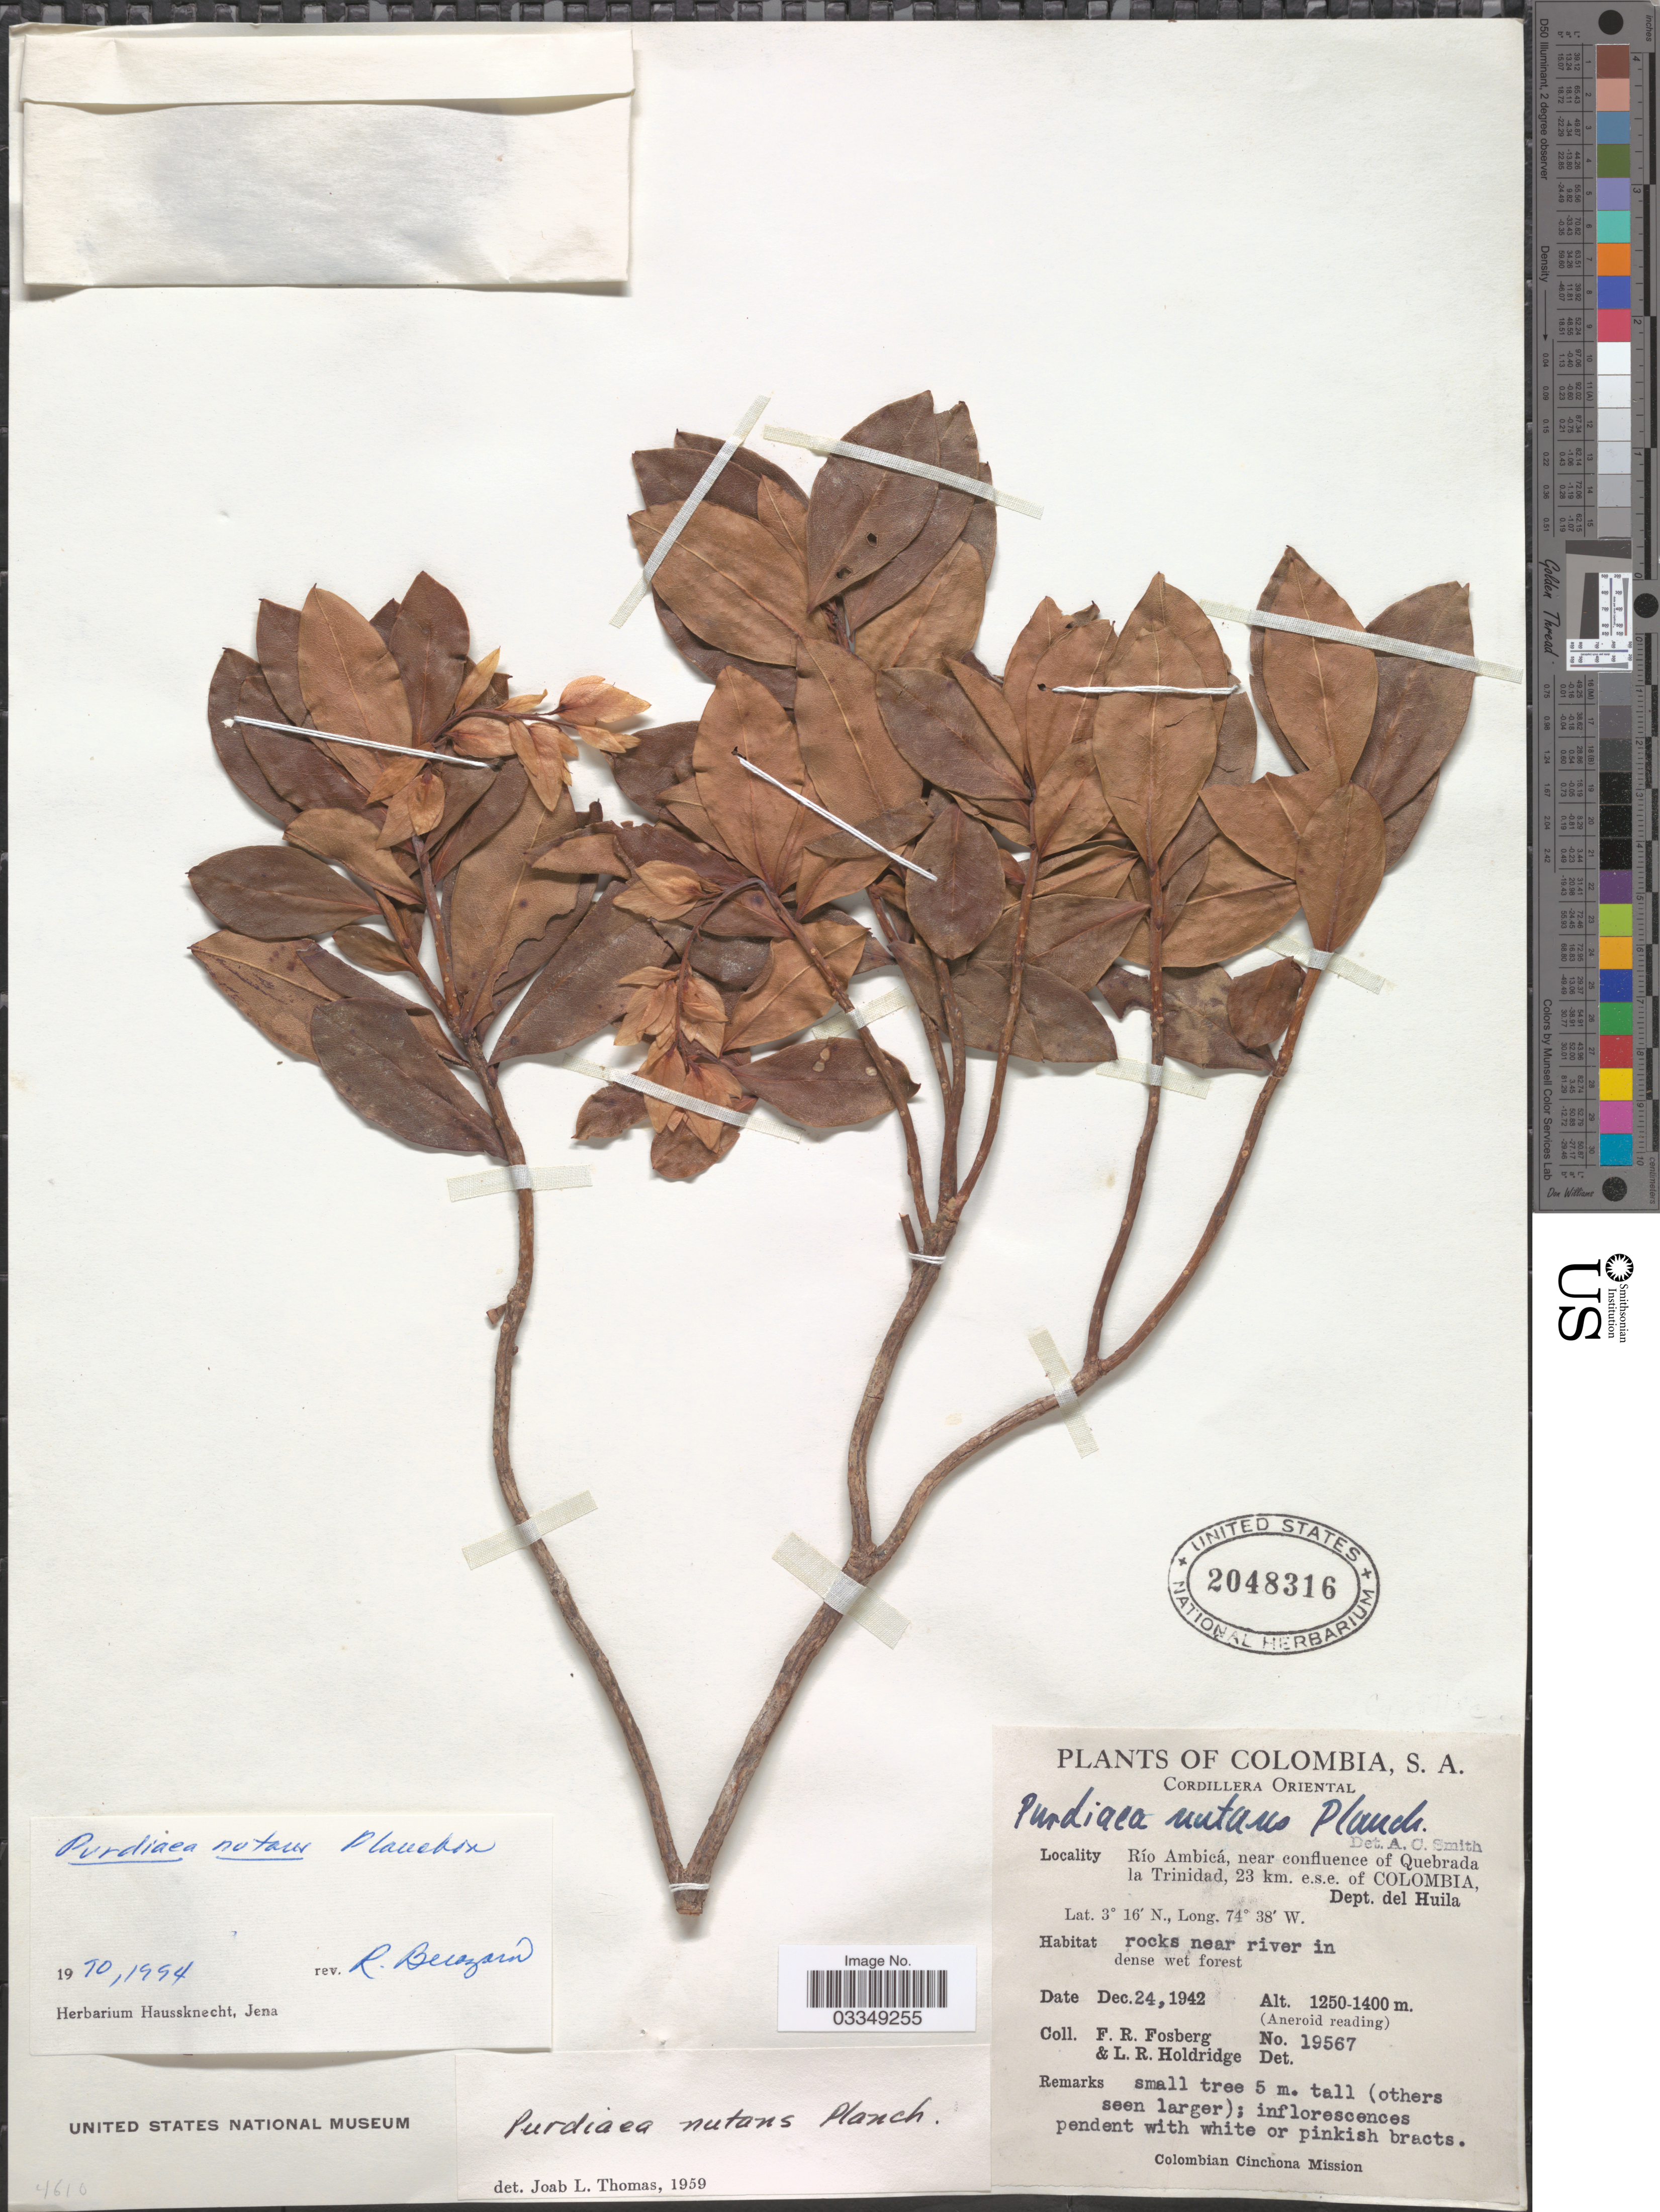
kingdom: Plantae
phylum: Tracheophyta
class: Magnoliopsida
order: Ericales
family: Clethraceae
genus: Purdiaea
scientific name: Purdiaea nutans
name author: Planch.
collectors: F. R. Fosberg & L. Holdridge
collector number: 19567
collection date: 1942-12-24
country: Colombia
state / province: Huila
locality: Cordillera Oriental. Río Ambicá, near confluence of Quebrada la Trinidad, 23 km. e.s.e. of Columbia, Dept. del Huila.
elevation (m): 1250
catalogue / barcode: US 2048316